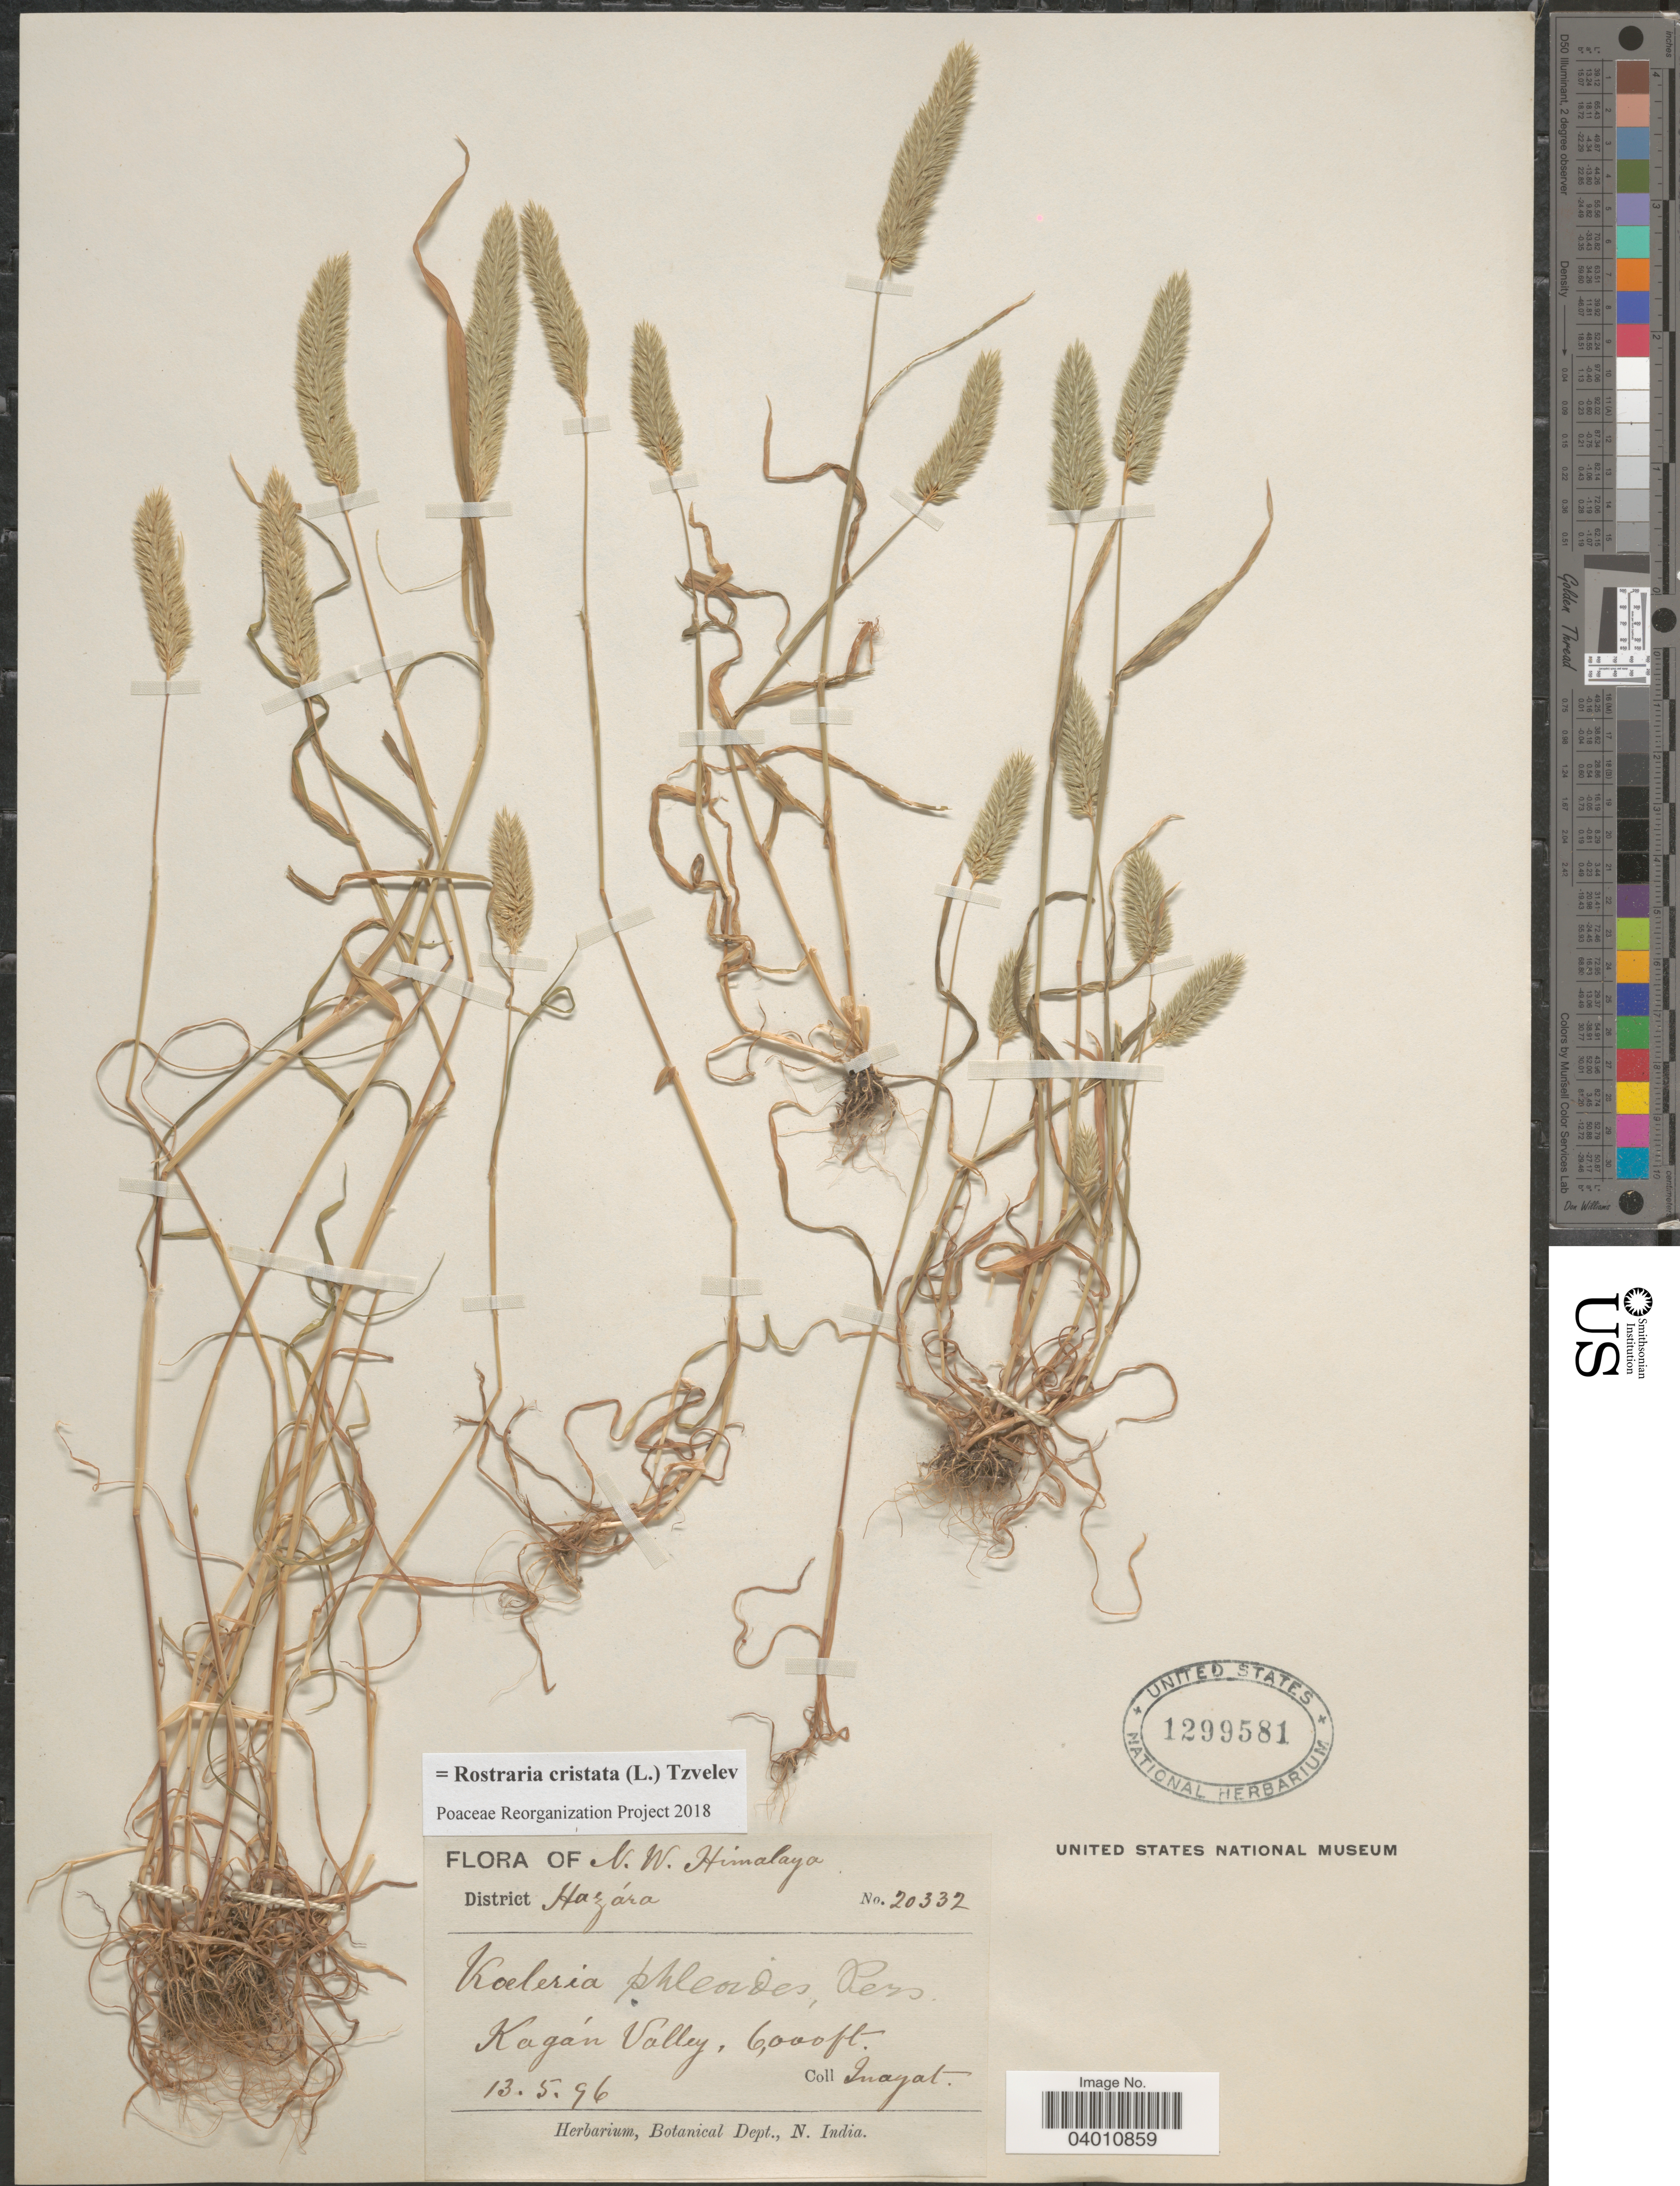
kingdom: Plantae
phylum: Tracheophyta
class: Liliopsida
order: Poales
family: Poaceae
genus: Rostraria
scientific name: Rostraria cristata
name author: (L.) Tzvelev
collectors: -. Inayat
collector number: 20332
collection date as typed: Transcribed d/m/y: 13/5/96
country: Pakistan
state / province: Khyber Pakhtunkhwa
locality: N.W. Himalaya. District Hazára. Kagán Valley.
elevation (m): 1829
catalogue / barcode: US 1299581